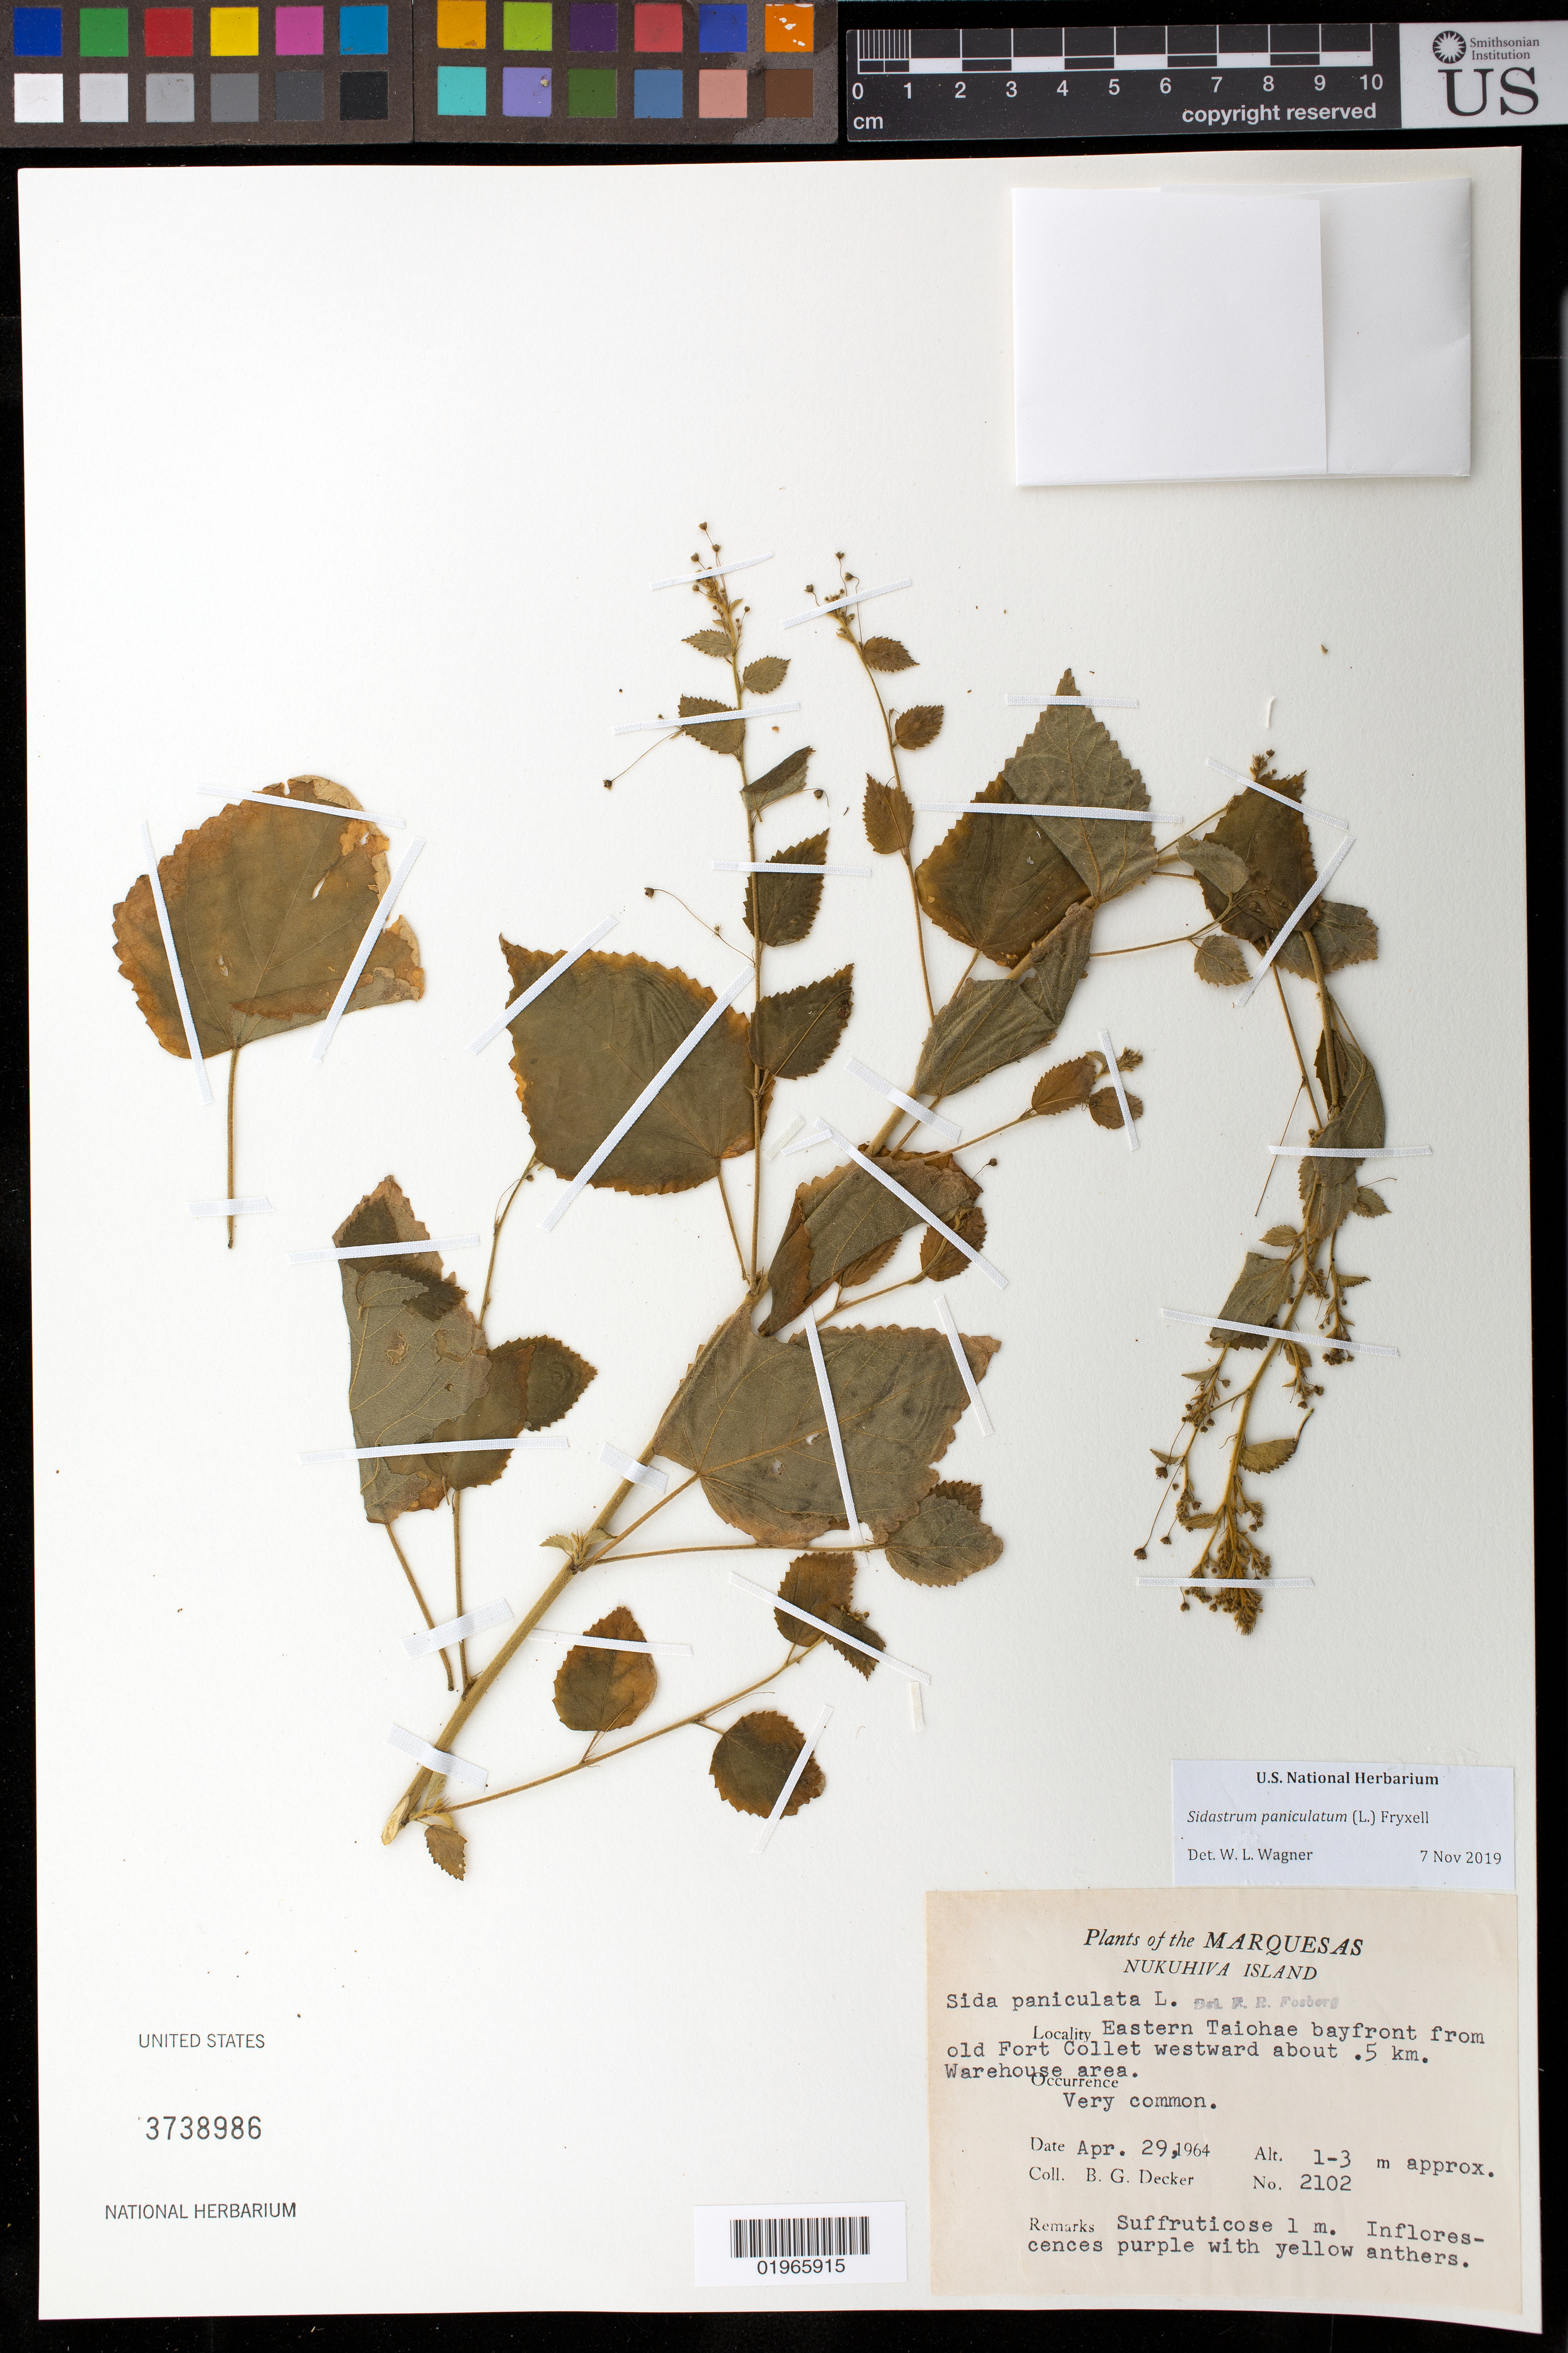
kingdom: Plantae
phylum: Tracheophyta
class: Magnoliopsida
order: Malvales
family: Malvaceae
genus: Sidastrum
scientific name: Sidastrum paniculatum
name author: (L.) Fryxell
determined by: Wagner, W. L., (BOT), Smithsonian Institution - National Museum of Natural History (UNITED STATES)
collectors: B. G. Decker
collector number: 2102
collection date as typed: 29 April 1964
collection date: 1964-04-29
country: French Polynesia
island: Nuku Hiva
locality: E Taiohae bayfront from old Fort Collet westward 0.5 km, warehouse area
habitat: Very common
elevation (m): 1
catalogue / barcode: US 3738986